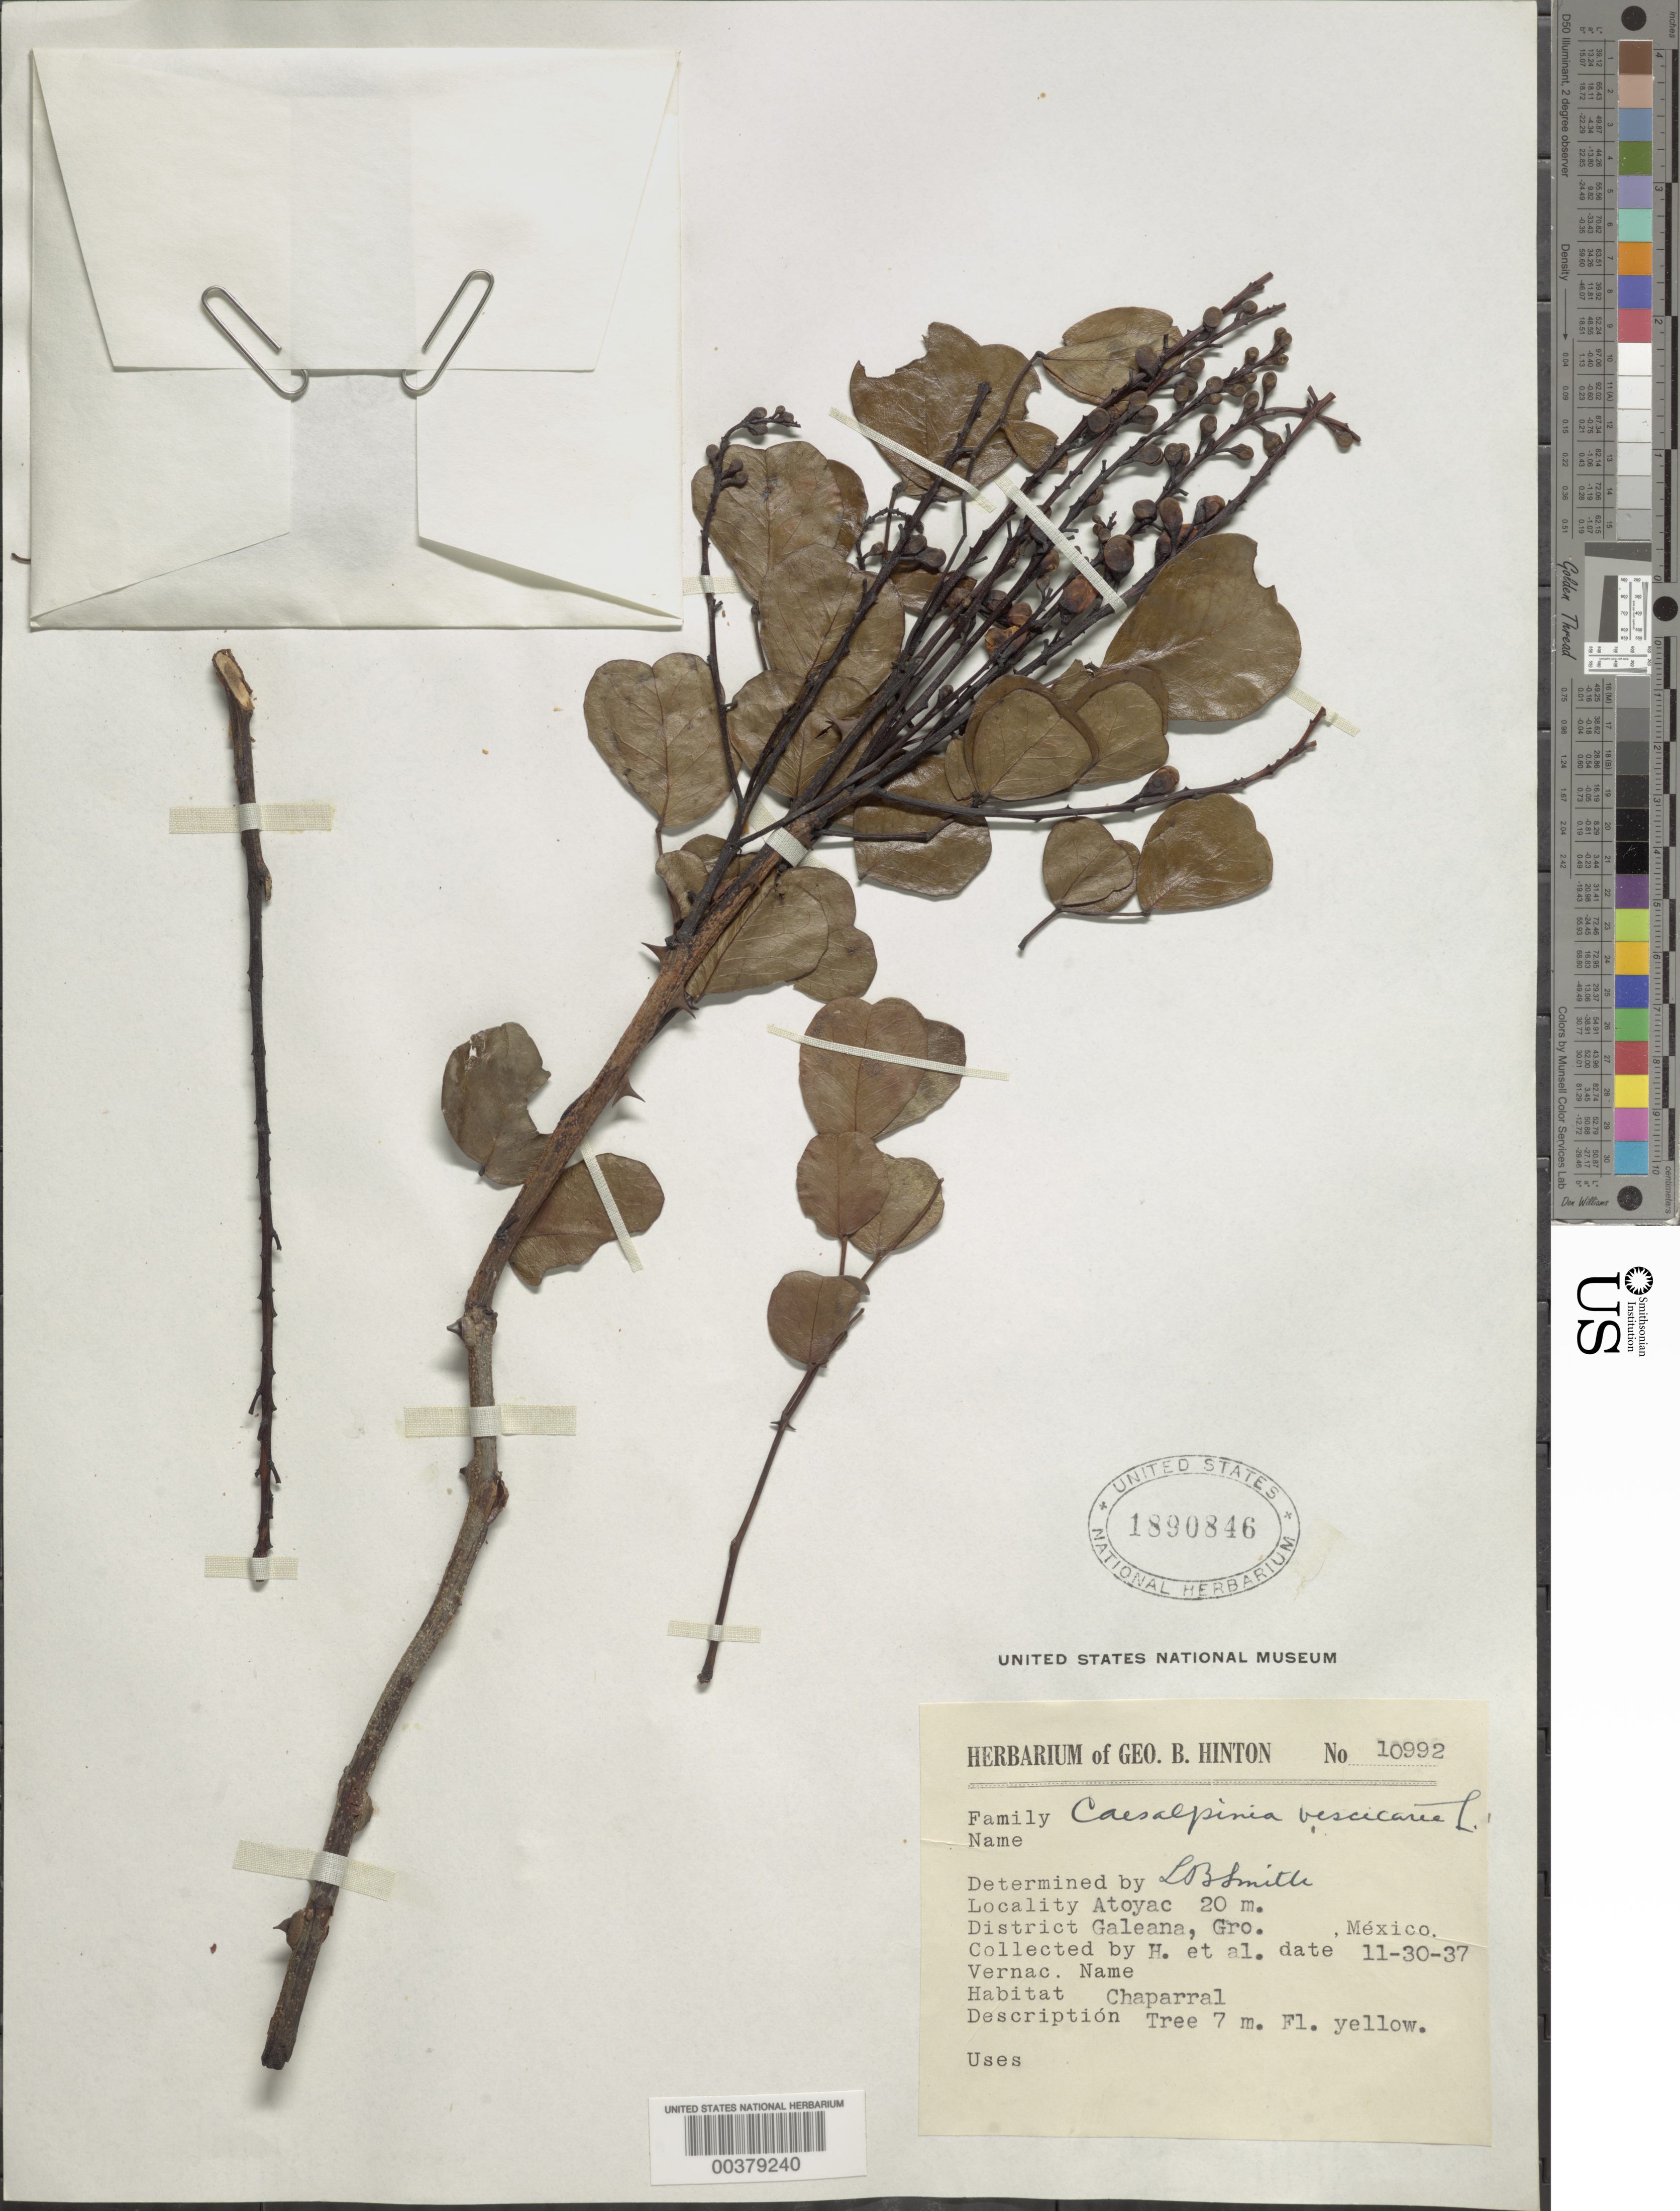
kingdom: Plantae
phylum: Tracheophyta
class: Magnoliopsida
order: Fabales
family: Fabaceae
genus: Tara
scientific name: Tara vesicaria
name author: (L.) Molinari et al.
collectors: G. B. Hinton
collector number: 10992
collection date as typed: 30 Nov 1937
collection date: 1937-11-30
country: Mexico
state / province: Guerrero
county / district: Galeana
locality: Atoyac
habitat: Chaparral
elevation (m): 20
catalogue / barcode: US 1890846